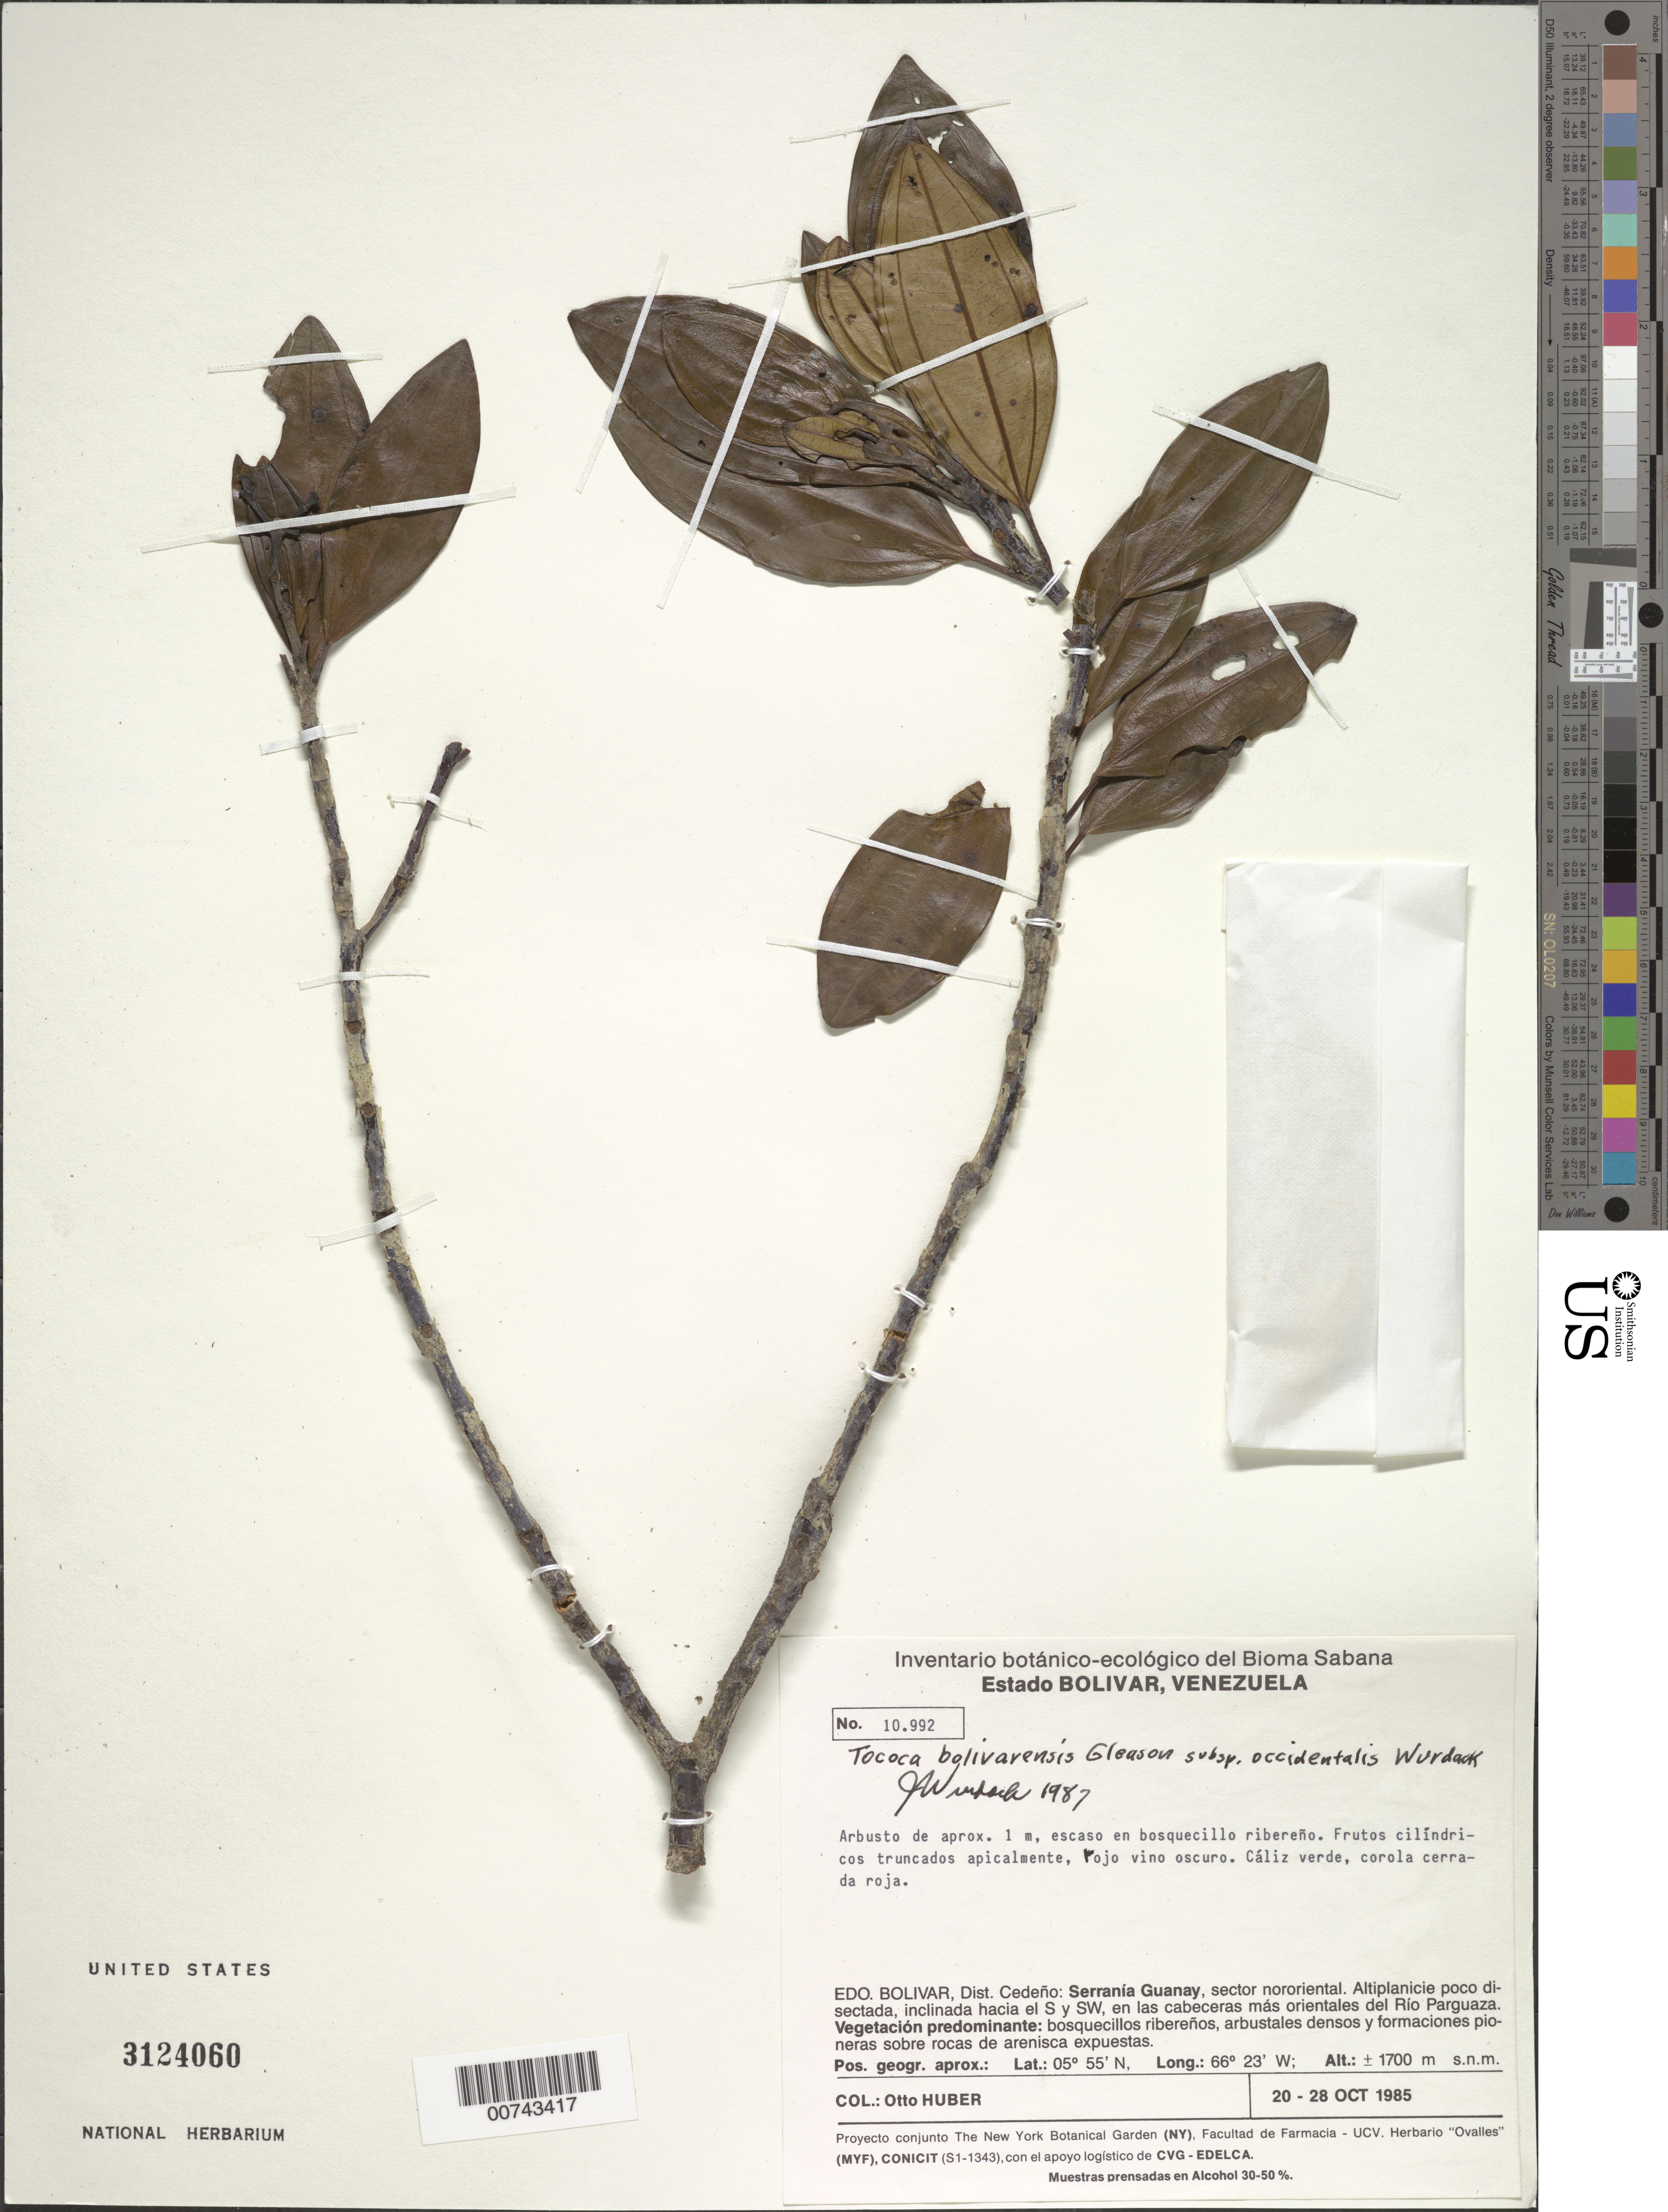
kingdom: Plantae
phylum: Tracheophyta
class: Magnoliopsida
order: Myrtales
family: Melastomataceae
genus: Tococa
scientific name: Tococa bolivarensis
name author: Gleason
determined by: Wurdack, John J., (US), US (UNITED STATES)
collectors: O. Huber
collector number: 10992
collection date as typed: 20-Oct-85 to 28-Oct-85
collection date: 1985-10-20/1985-10-28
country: Venezuela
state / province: Bolívar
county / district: Cedeño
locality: Serrania Guanay, orientales del Río Parguaza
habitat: Bosquecillo ribereno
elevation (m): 1700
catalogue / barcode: US 3124060